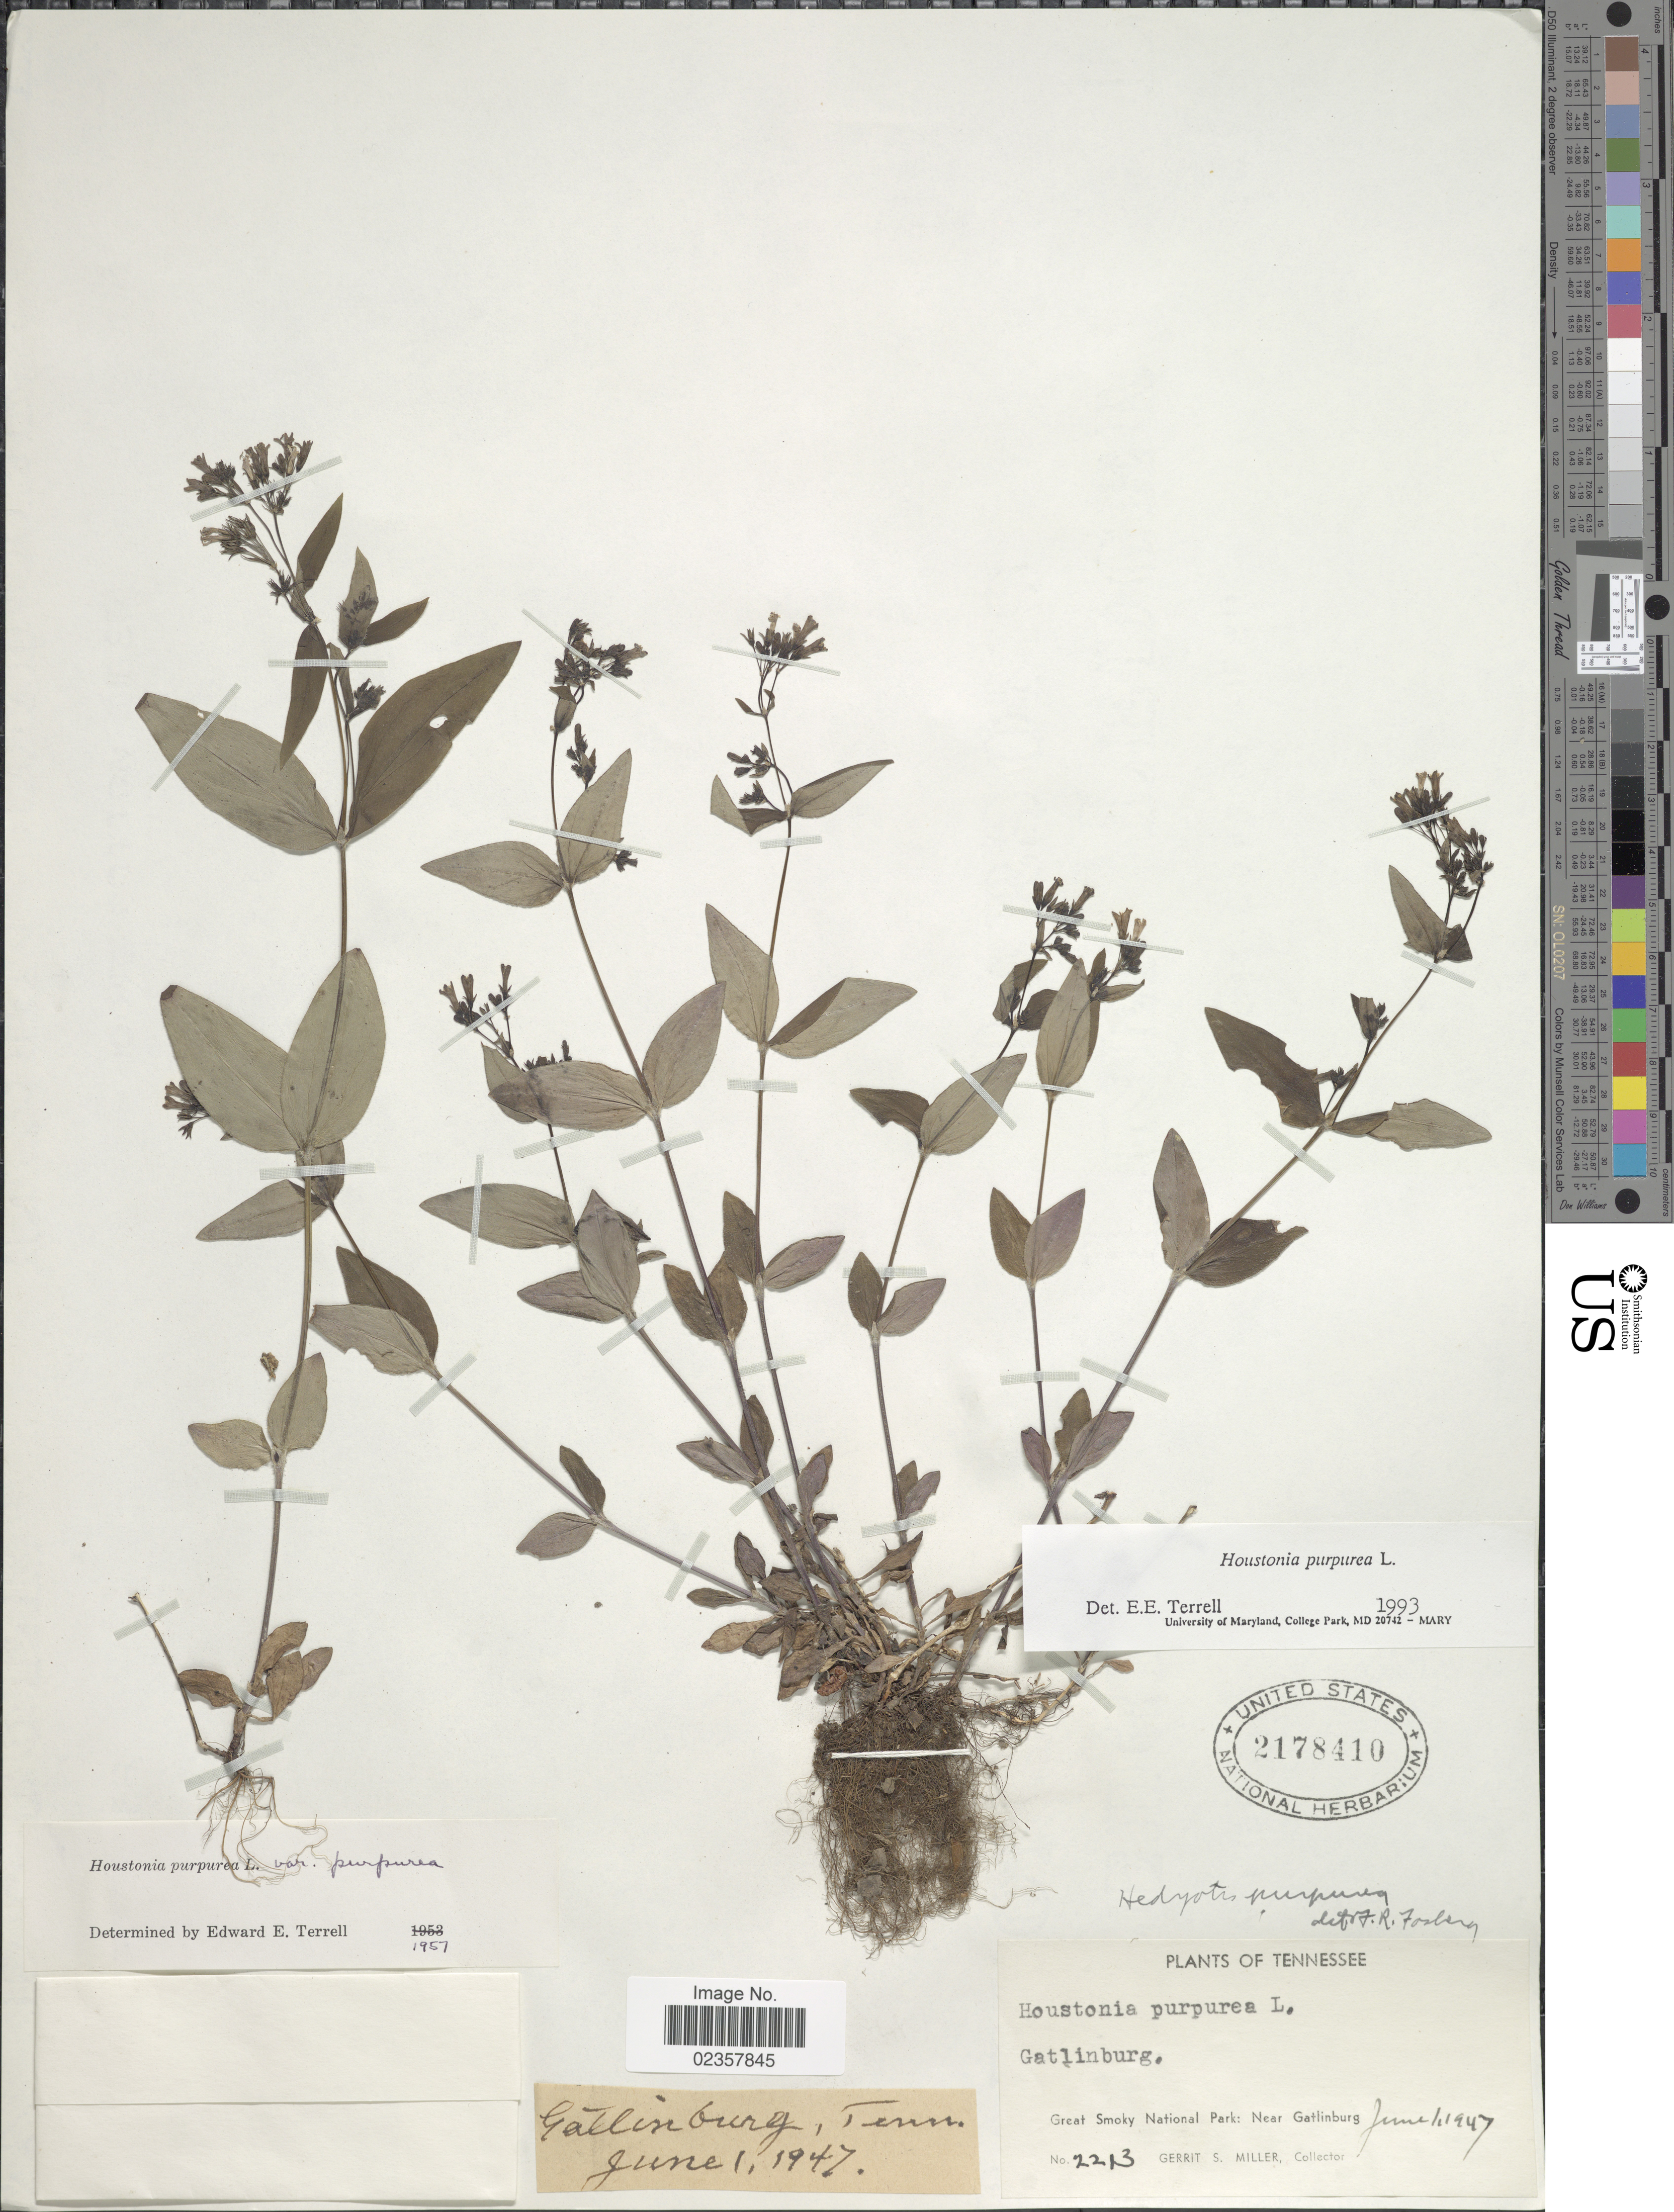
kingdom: Plantae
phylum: Tracheophyta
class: Magnoliopsida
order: Gentianales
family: Rubiaceae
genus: Houstonia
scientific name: Houstonia purpurea var. purpurea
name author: L.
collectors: G. S. Miller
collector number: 2213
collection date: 1947-06-01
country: United States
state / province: Tennessee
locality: Gatlinburg, Great Smoky National Park: Near Gatlinburg.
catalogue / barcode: US 2178410